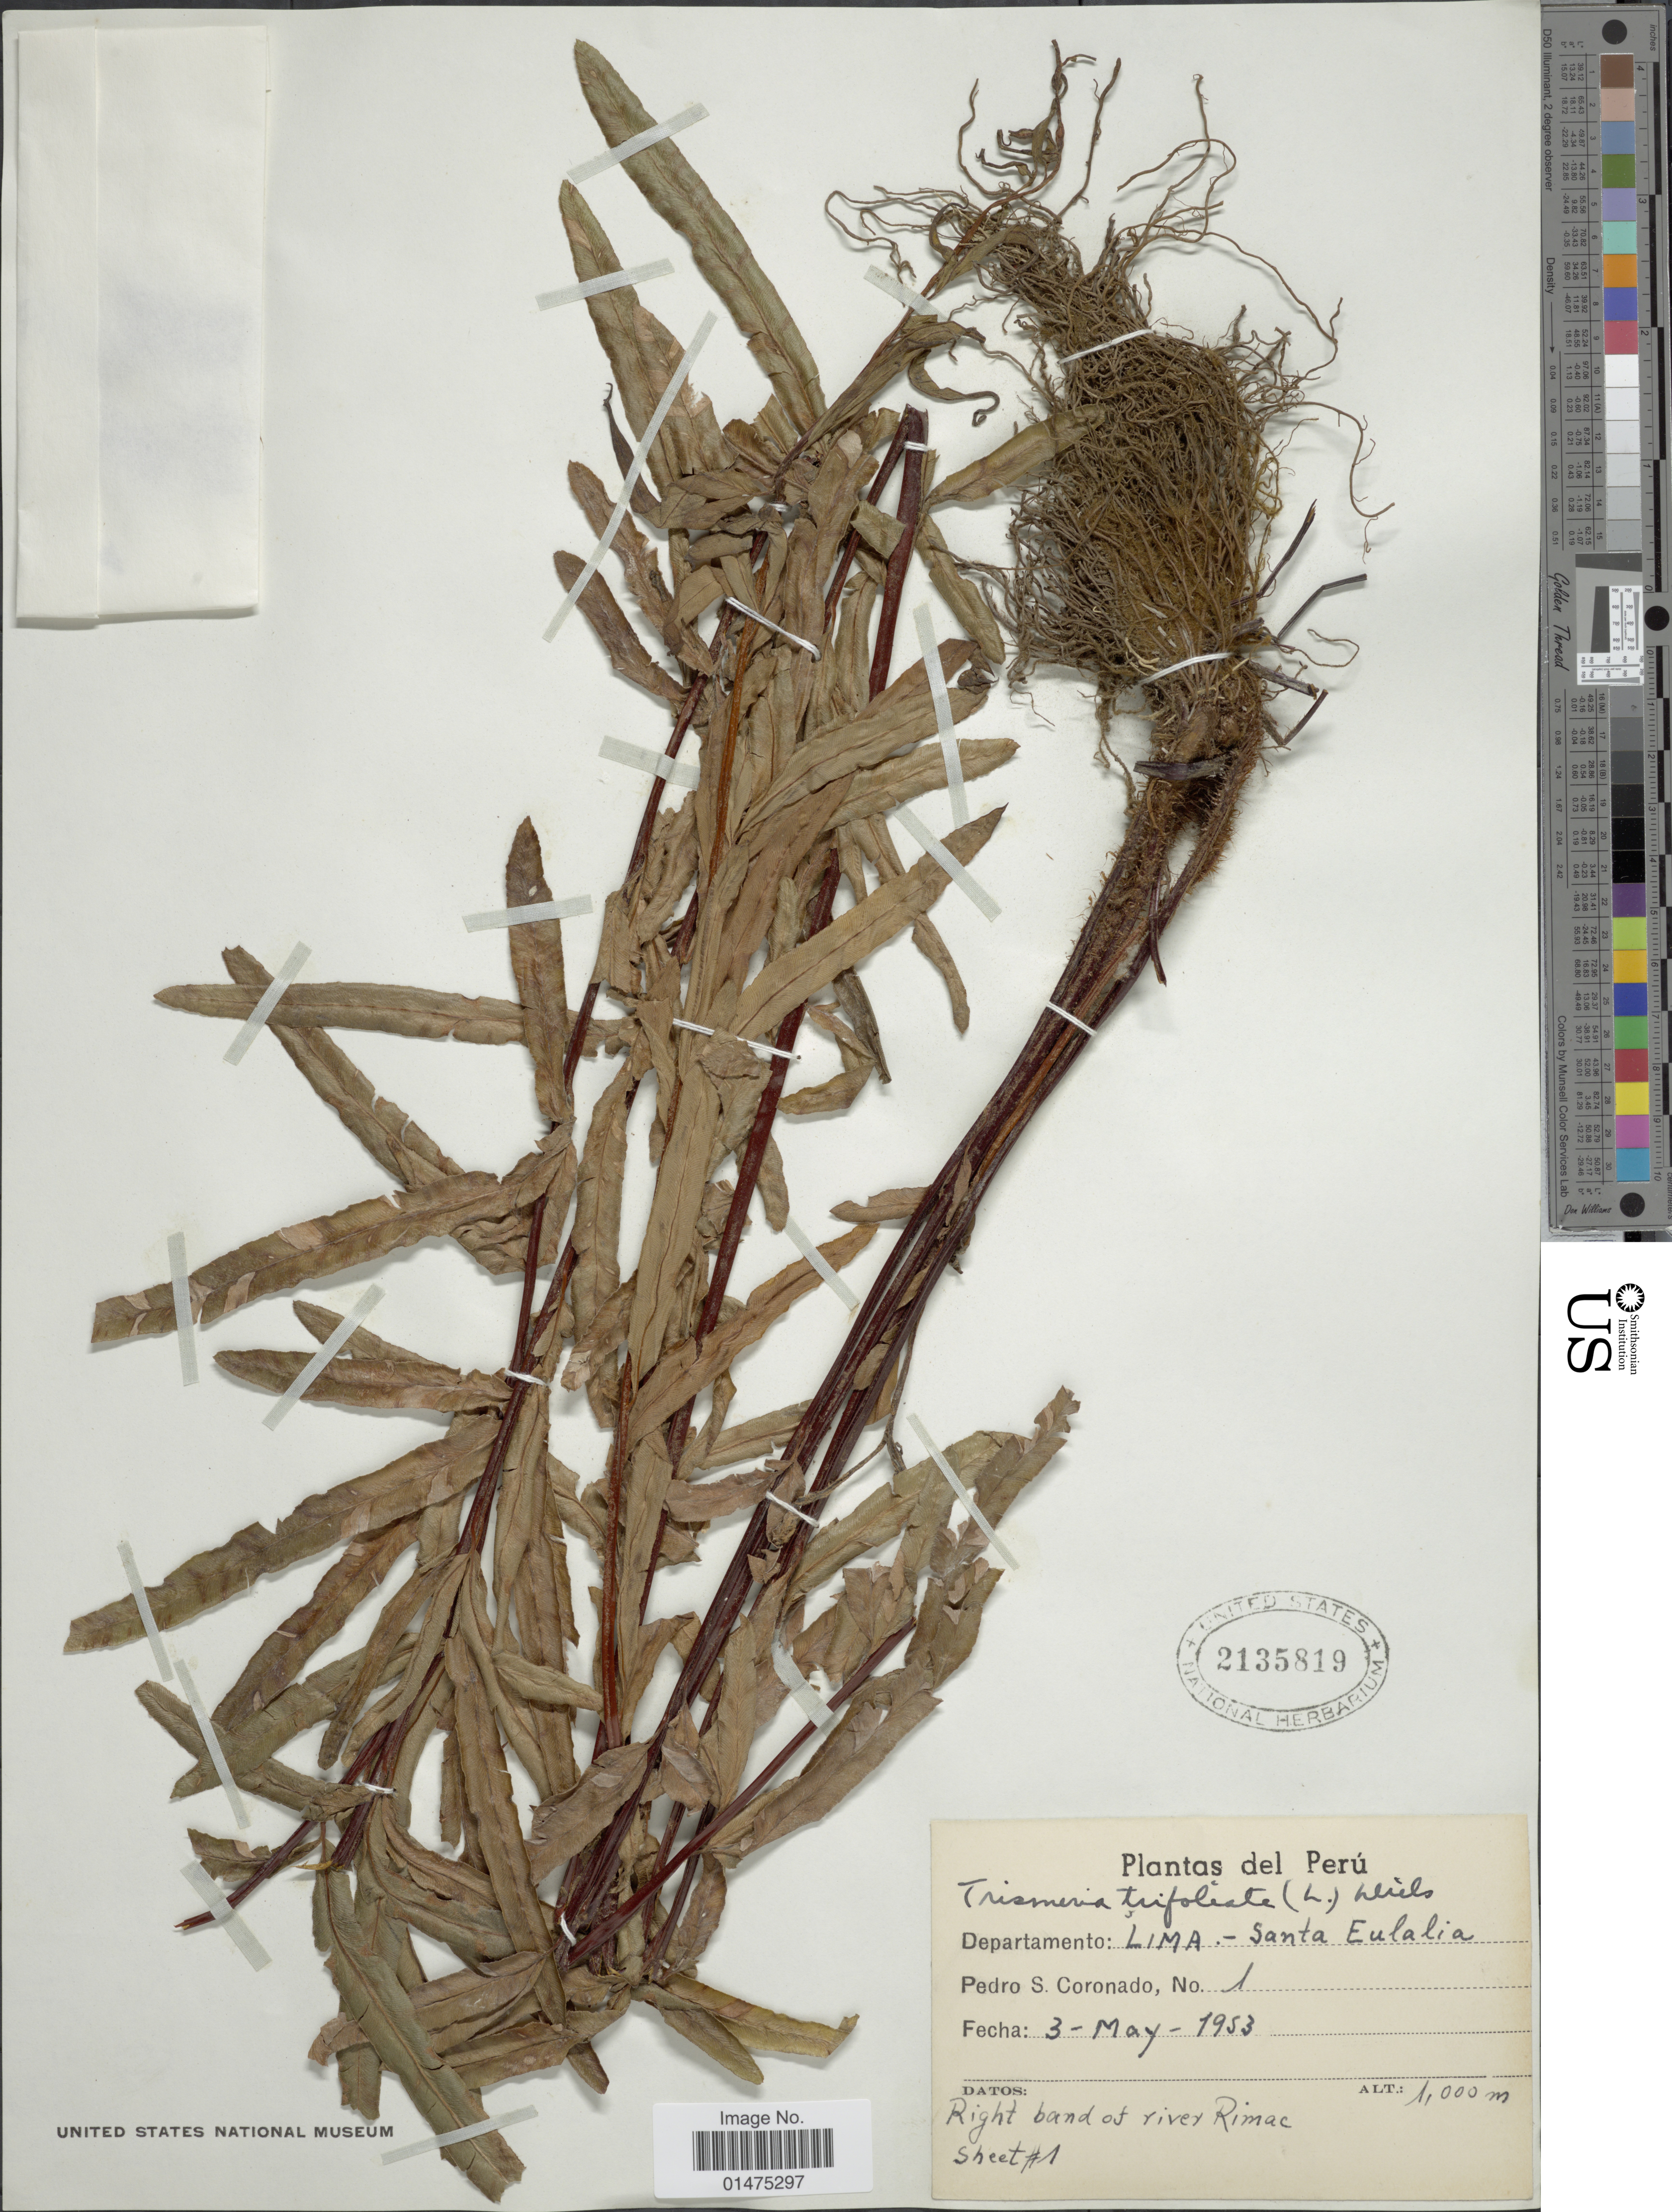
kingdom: Plantae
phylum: Tracheophyta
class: Polypodiopsida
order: Polypodiales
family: Pteridaceae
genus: Pityrogramma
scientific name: Pityrogramma trifoliata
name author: (L.) R.M. Tryon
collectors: P. Coronado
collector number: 1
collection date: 1953-05-03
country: Peru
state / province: Lima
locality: Santa Eulalia, right band of river Rimac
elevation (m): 1000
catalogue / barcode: US 2135819